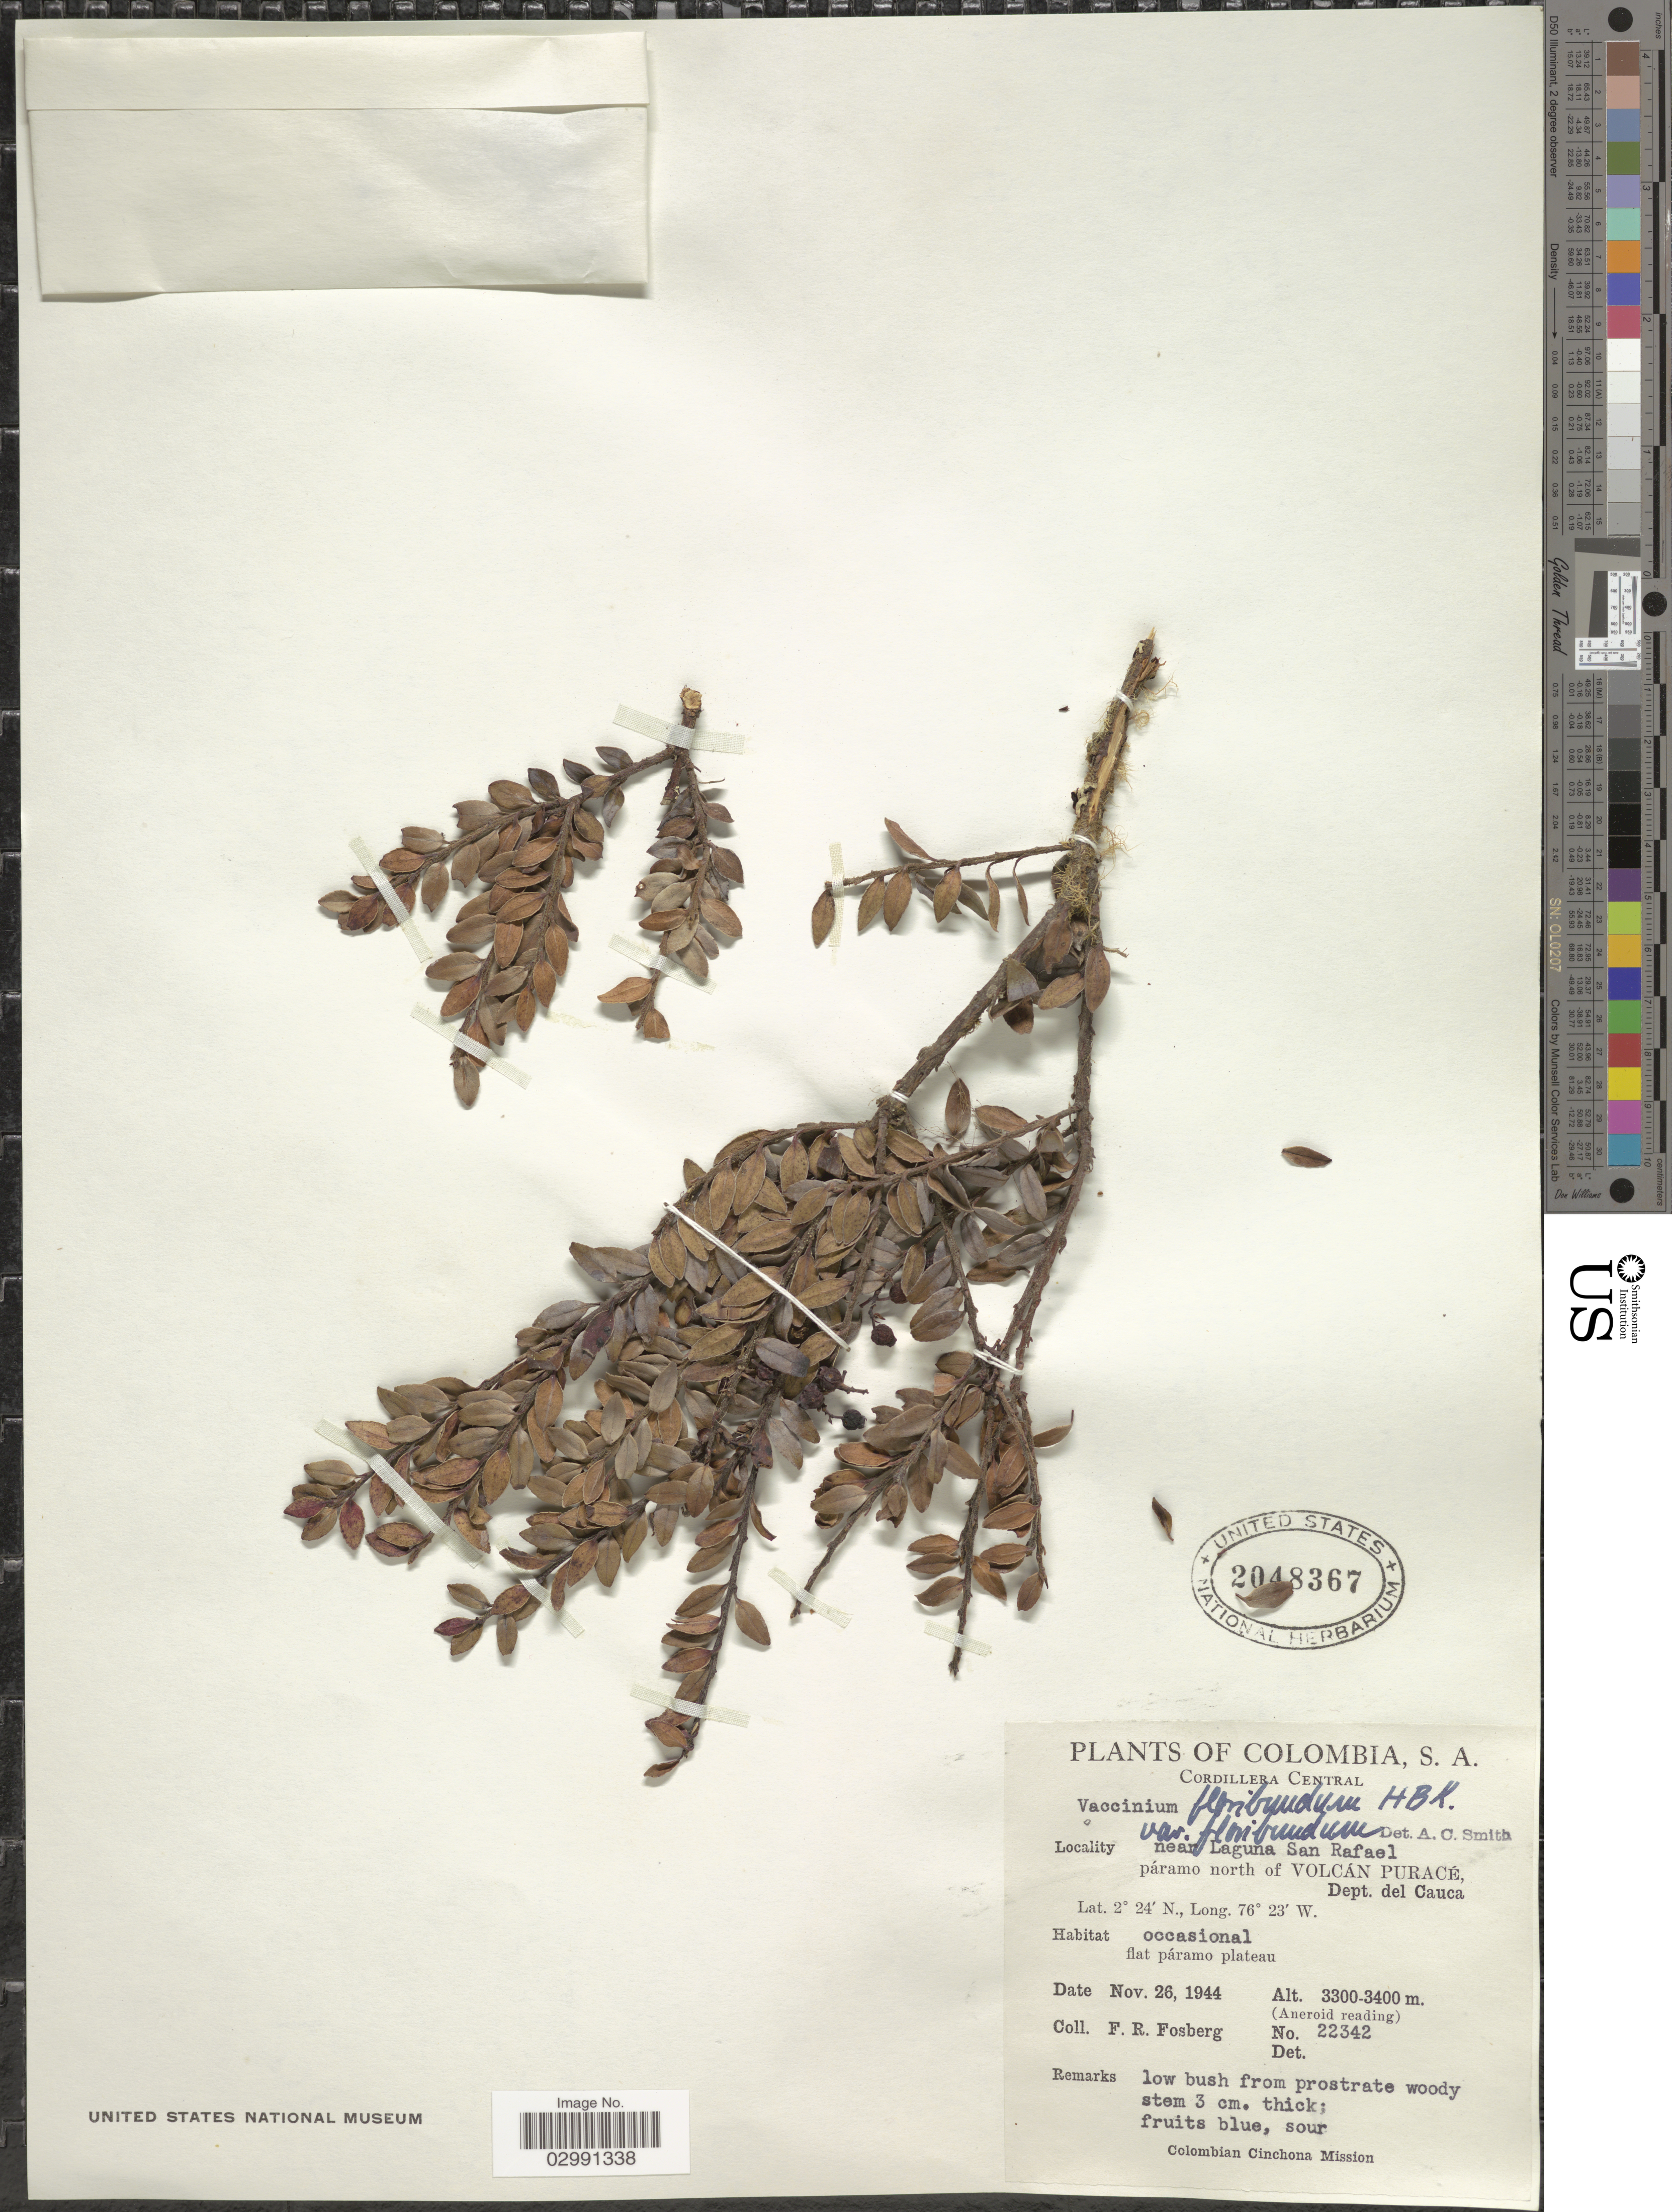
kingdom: Plantae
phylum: Tracheophyta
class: Magnoliopsida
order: Ericales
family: Ericaceae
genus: Vaccinium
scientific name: Vaccinium floribundum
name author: Kunth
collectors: F. R. Fosberg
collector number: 22342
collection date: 1944-11-26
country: Colombia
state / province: Cauca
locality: Cordillera Central. Near Laguna San Rafael páramo north of Volcán Puracé. Dept del Cauca.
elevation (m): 3300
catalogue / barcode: US 2048367